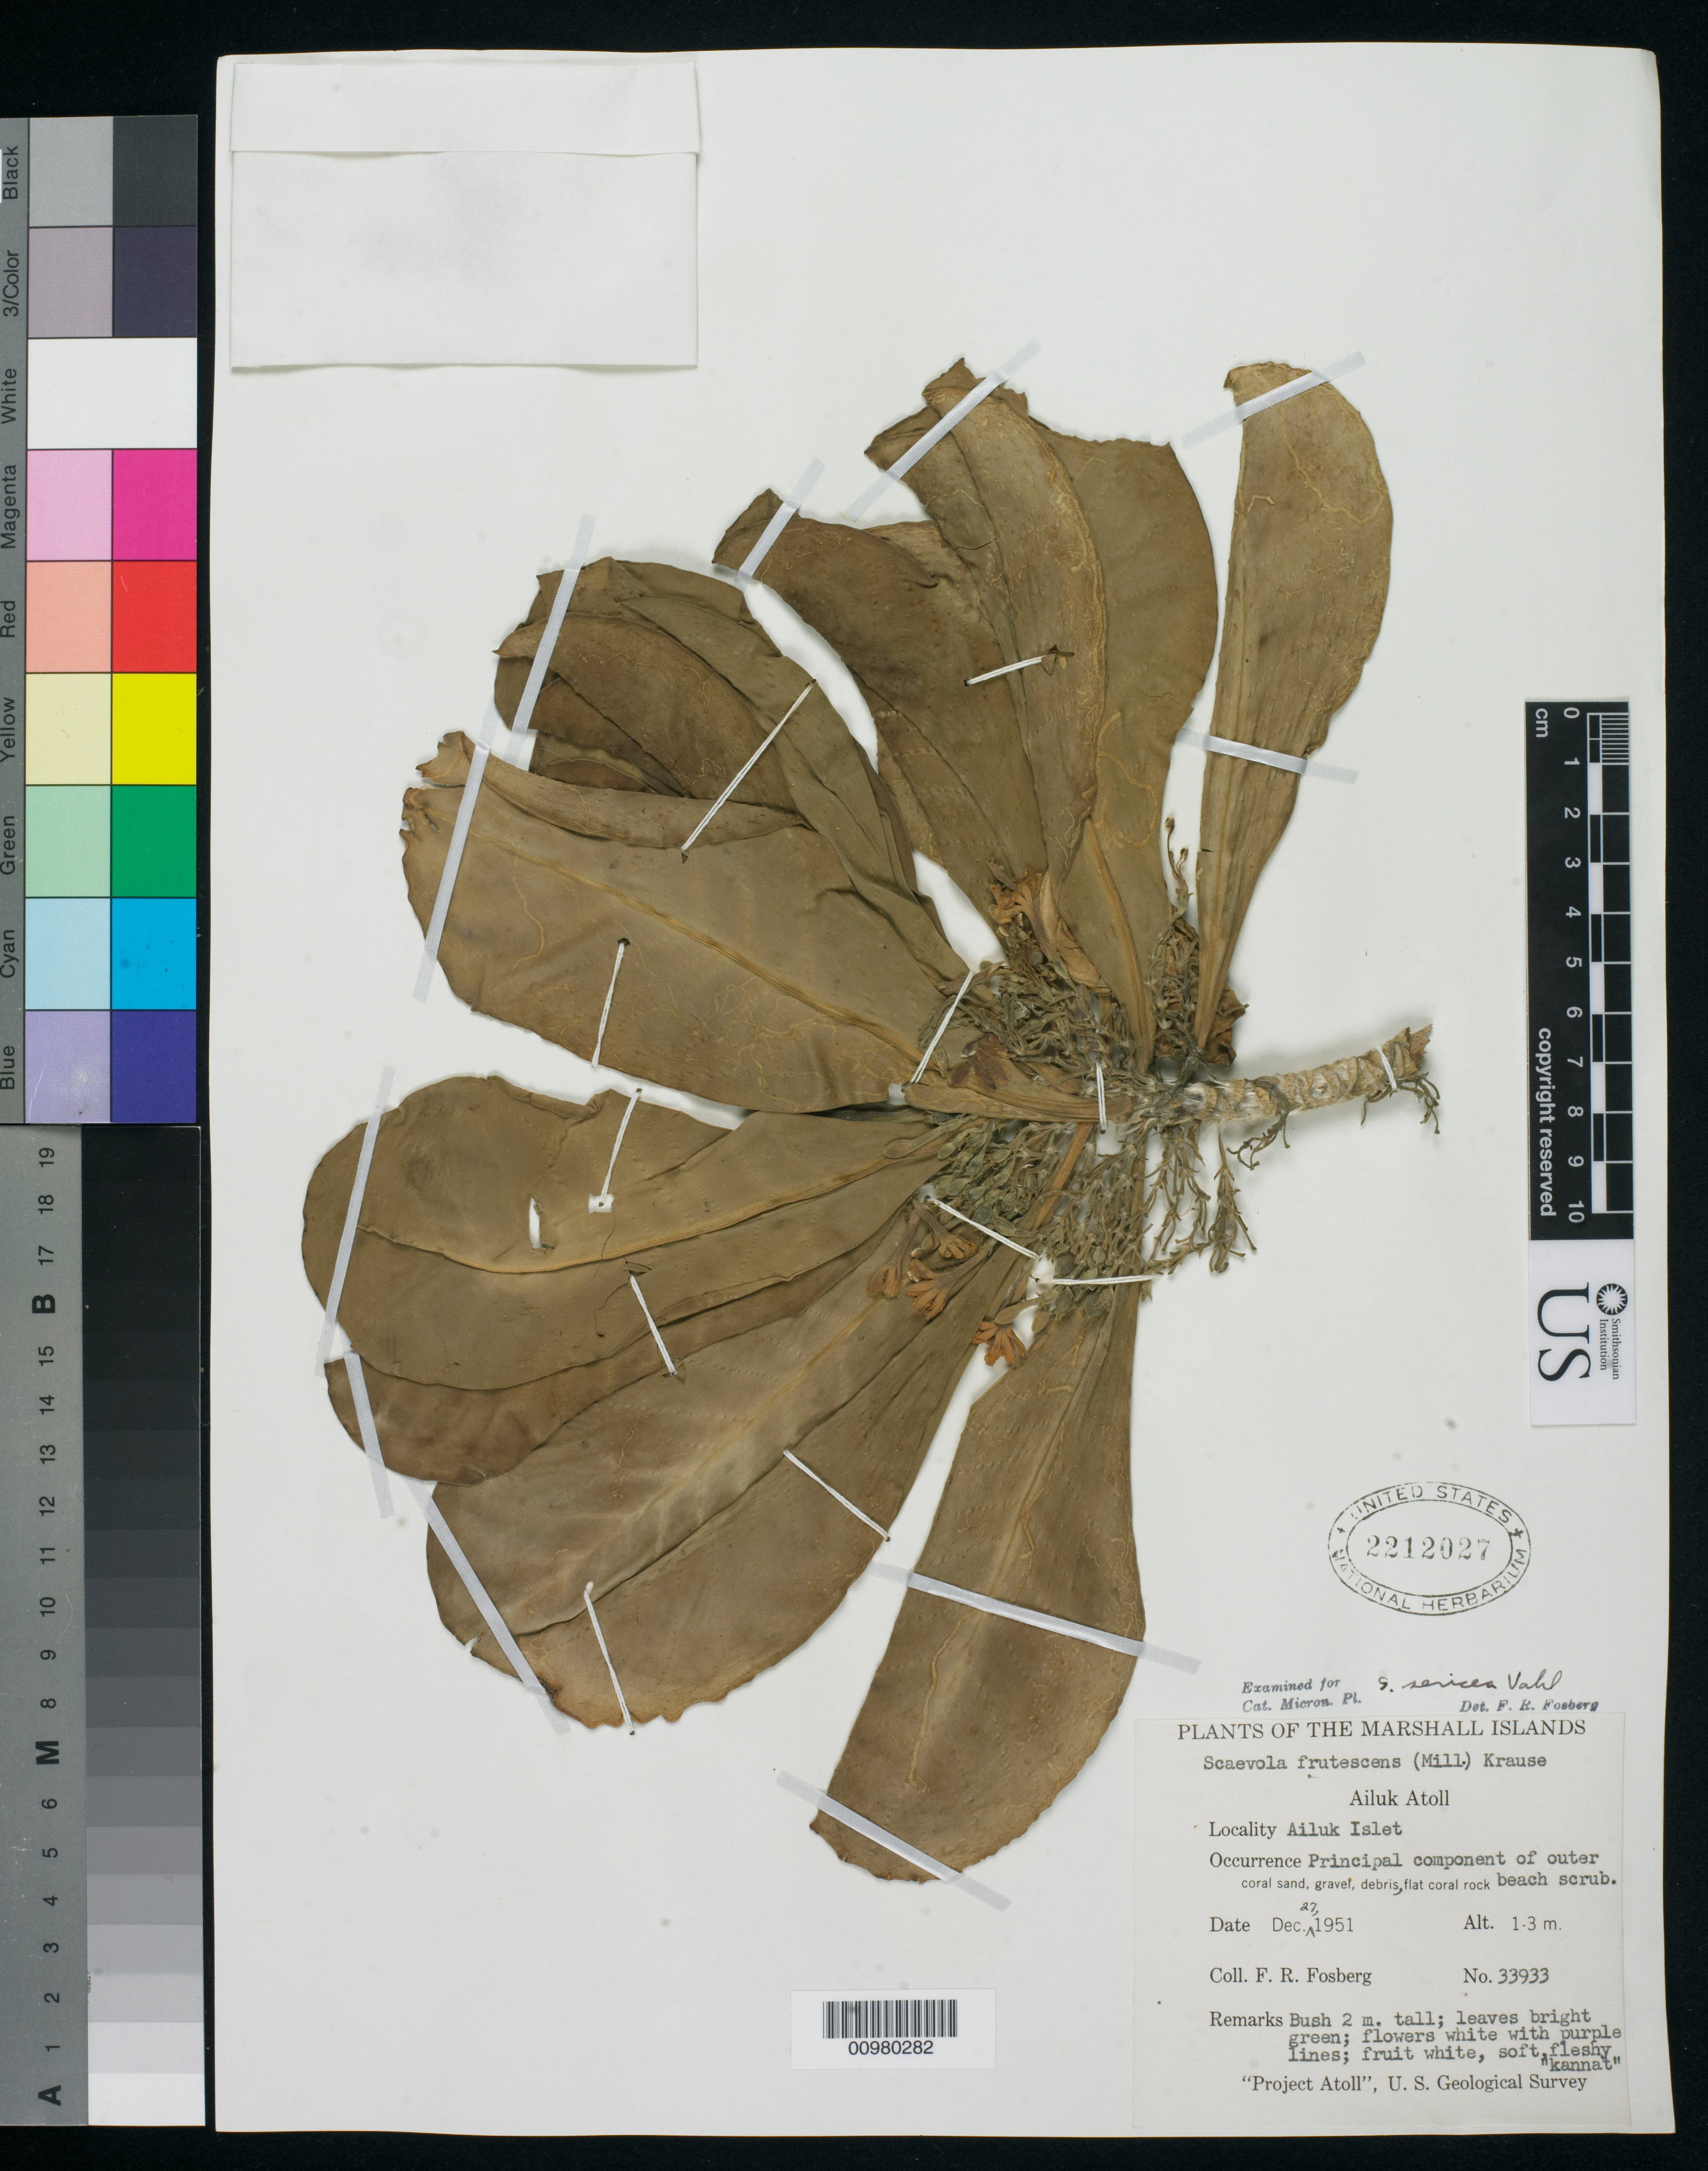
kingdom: Plantae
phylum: Tracheophyta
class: Magnoliopsida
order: Asterales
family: Goodeniaceae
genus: Scaevola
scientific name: Scaevola frutescens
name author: (Mill.) Krause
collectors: F. R. Fosberg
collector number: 33933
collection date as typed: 27 Dec 1951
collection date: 1951-12-27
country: Marshall Islands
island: Ailuk Atoll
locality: Ailuk Islet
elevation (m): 1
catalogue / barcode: US 2212027